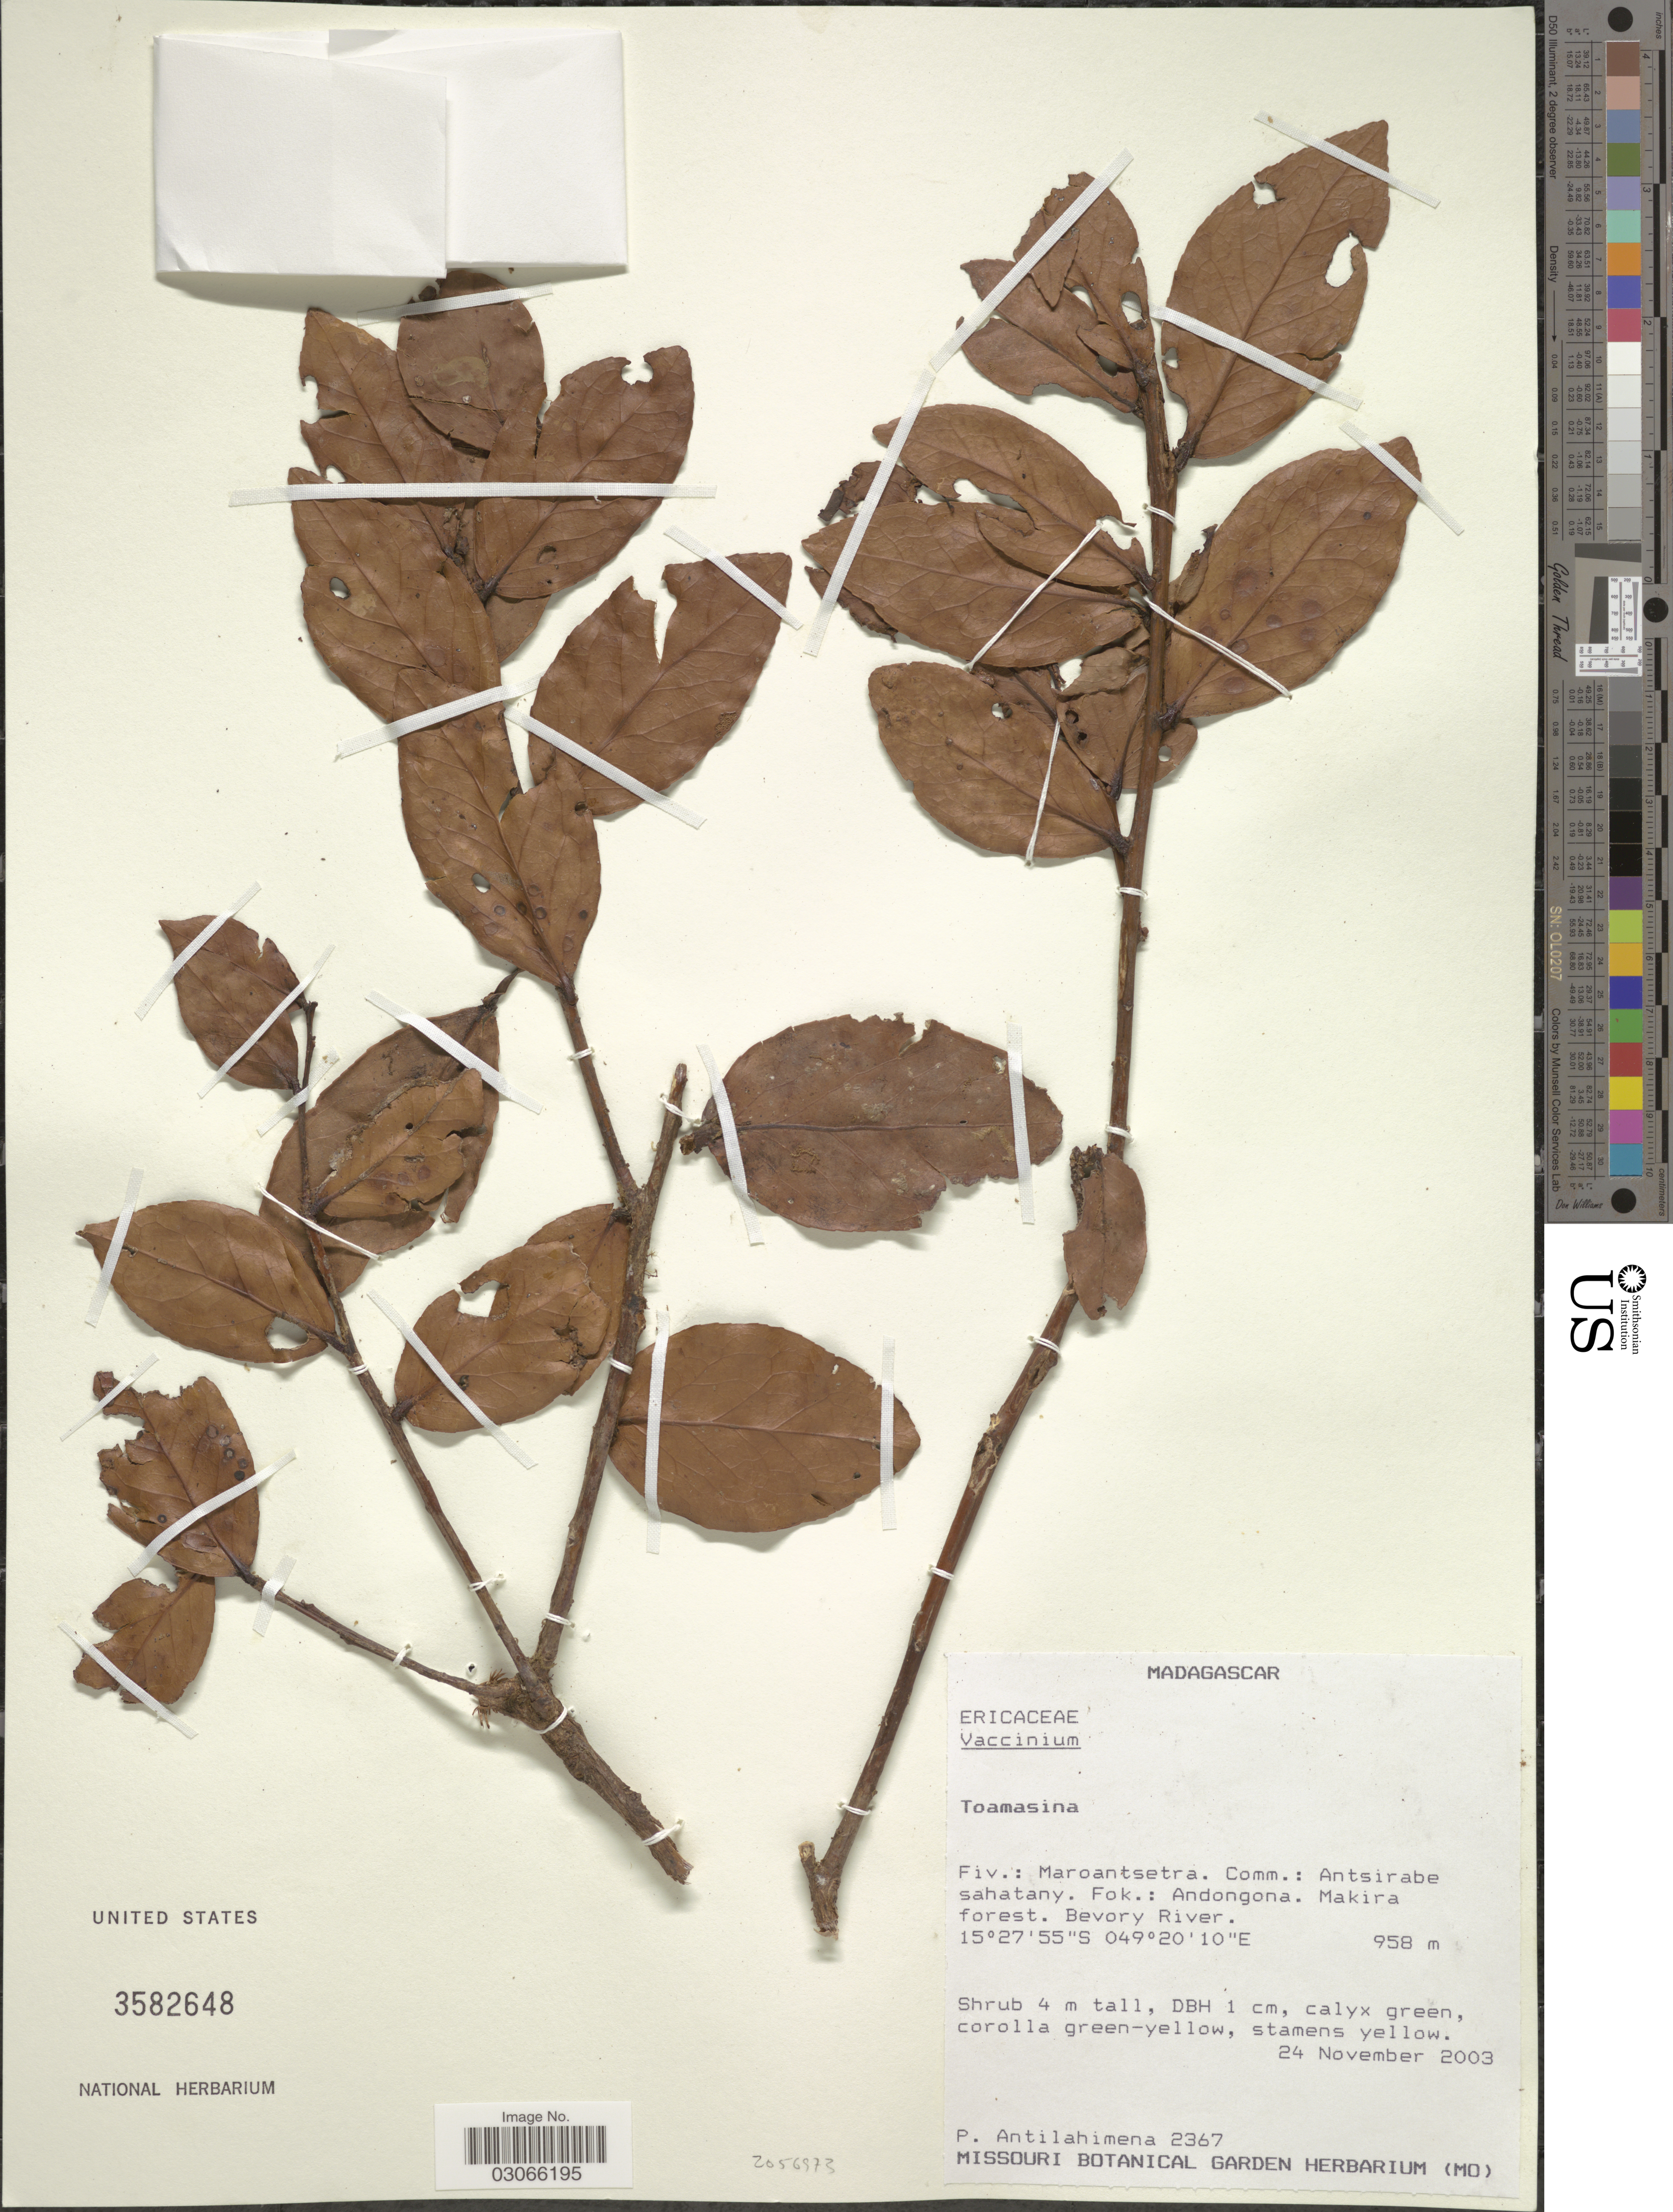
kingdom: Plantae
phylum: Tracheophyta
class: Magnoliopsida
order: Ericales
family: Ericaceae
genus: Vaccinium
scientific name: Vaccinium sp.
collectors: P. Antilahimena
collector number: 2367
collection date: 2003-11-24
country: Madagascar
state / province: Analanjirofo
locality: Fiv.: Maroantsetra. Comm.: Antsirabesahatany. Fok.: Andongona. Makira forest. Bevory River.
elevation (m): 958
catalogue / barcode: US 3582648